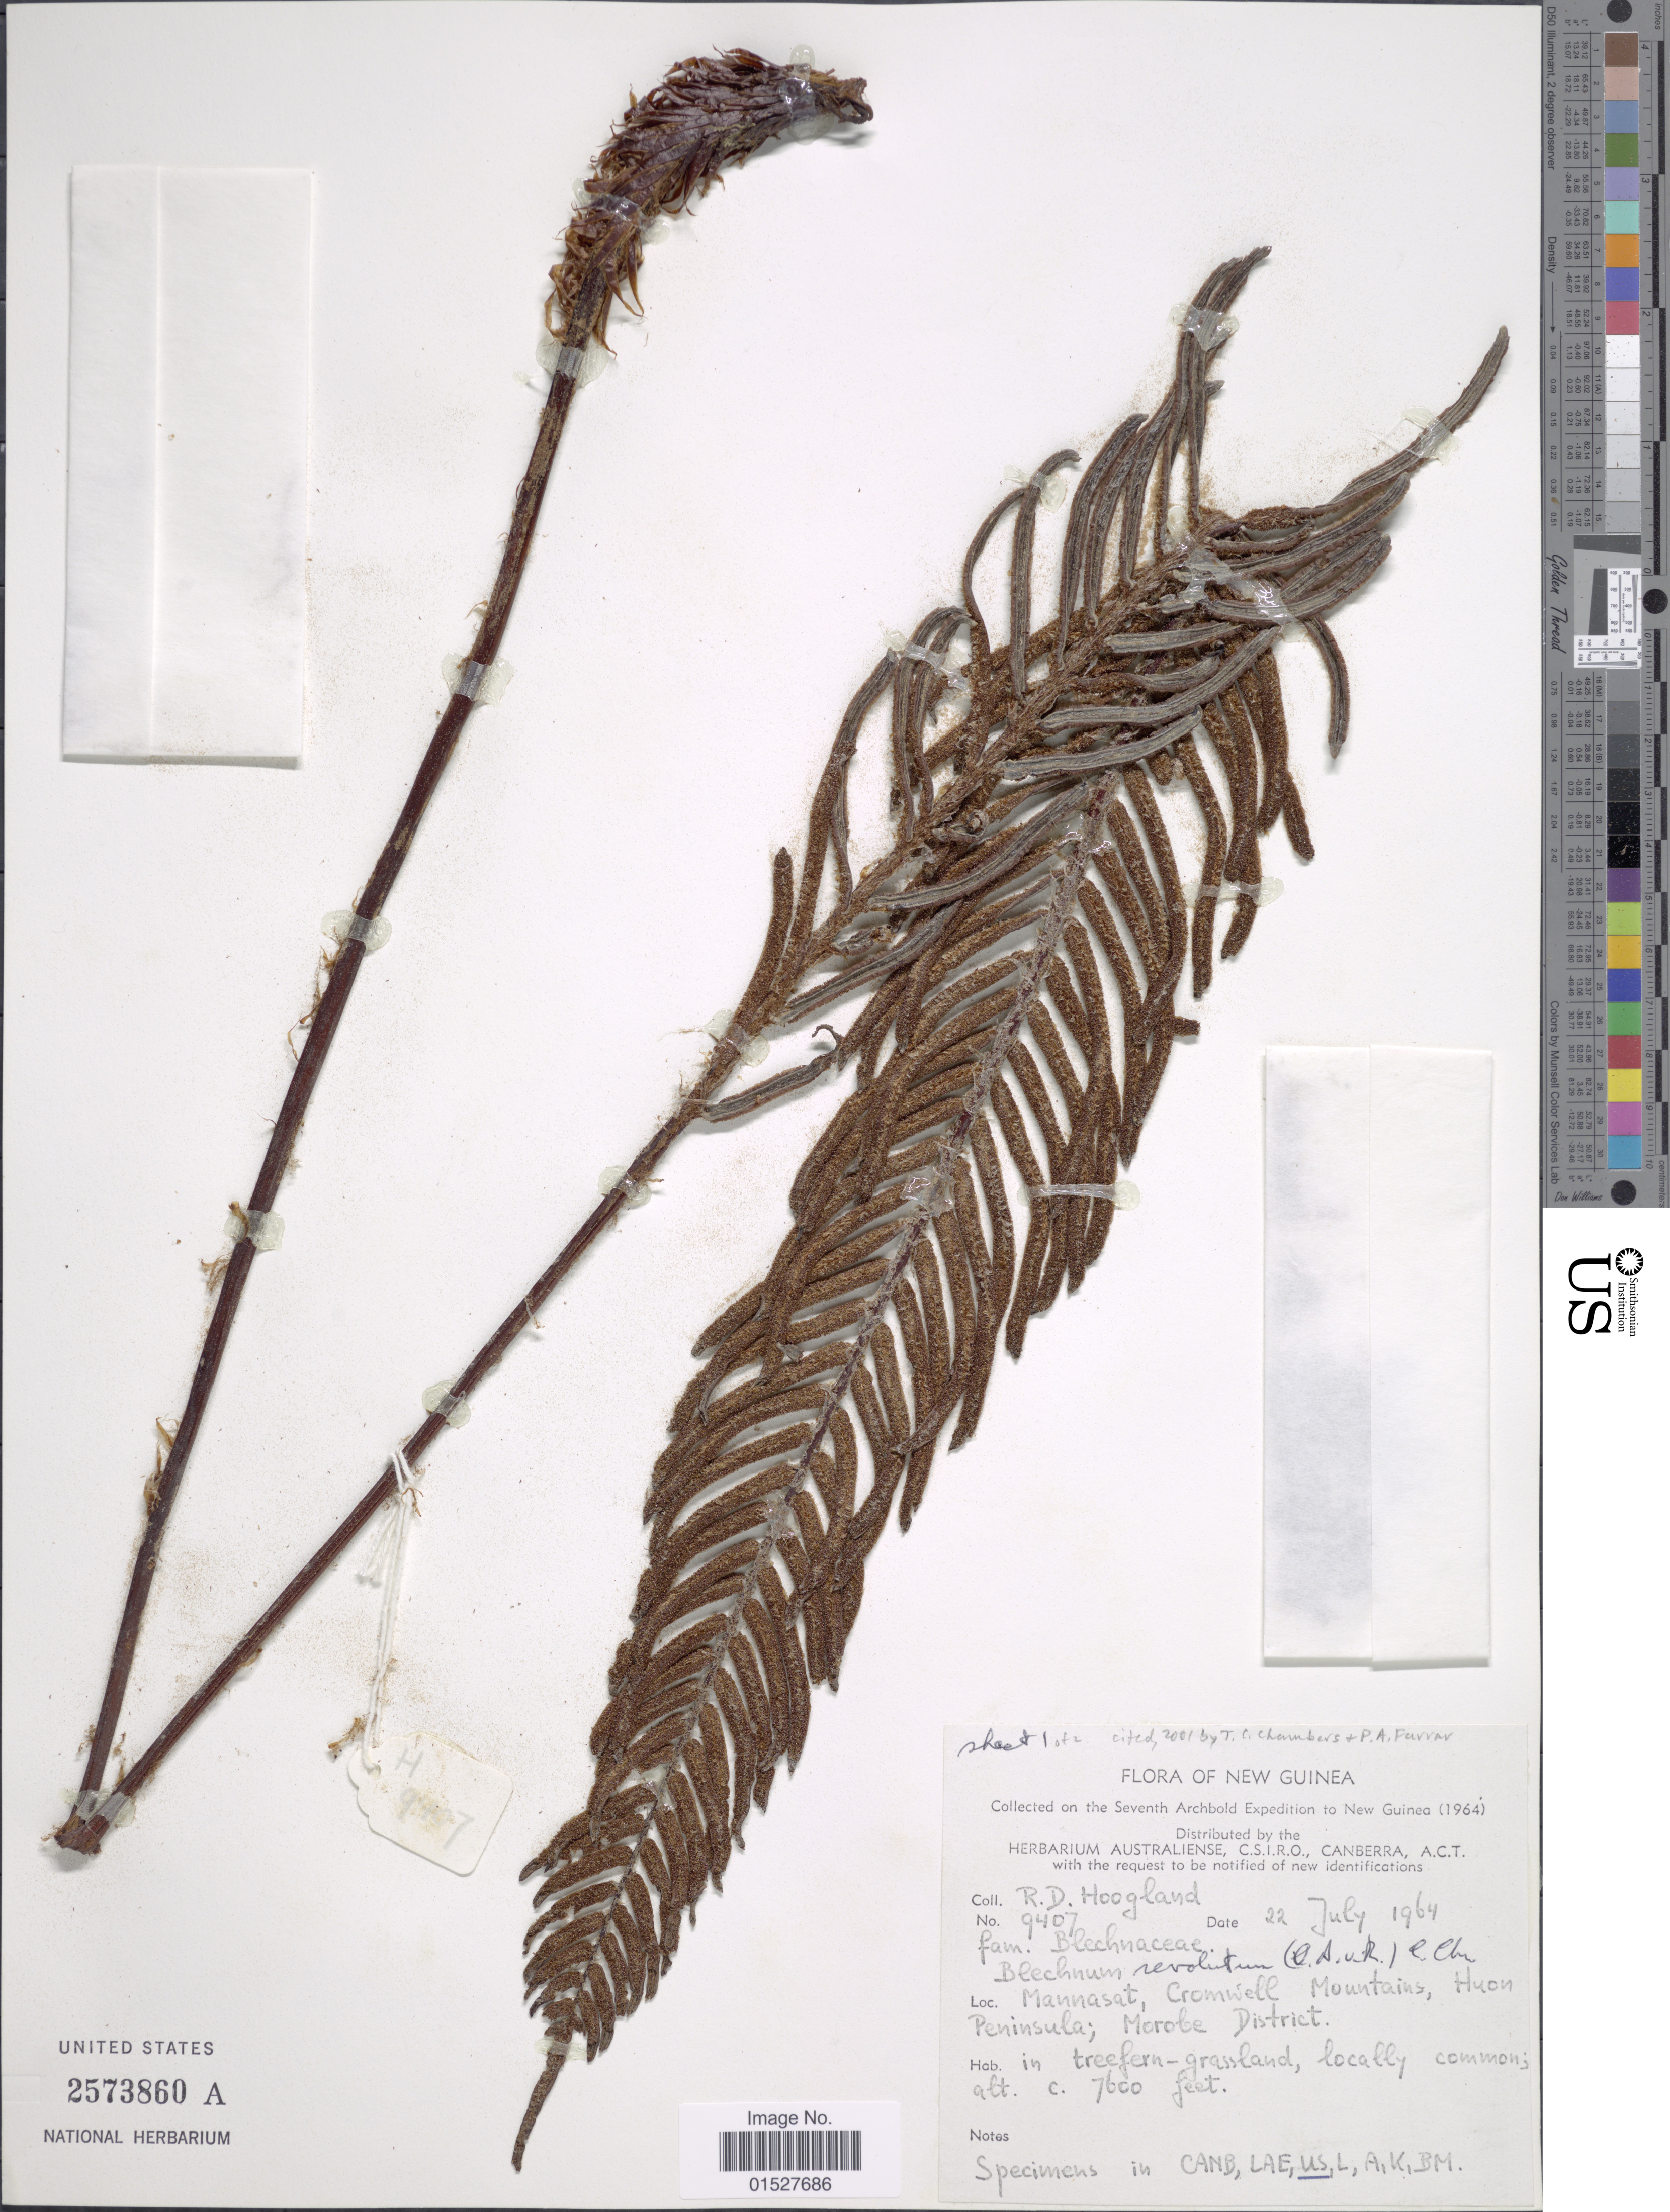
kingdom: Plantae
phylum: Tracheophyta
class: Polypodiopsida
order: Polypodiales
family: Blechnaceae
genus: Blechnum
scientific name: Blechnum revolutum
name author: (Alderw.) C. Chr.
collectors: R. D. Hoogland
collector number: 9407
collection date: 1964-07-22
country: Papua New Guinea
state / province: Morobe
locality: Mannasat, Cromwell Mountains, Huon Peninsula; Morobe District.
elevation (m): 2316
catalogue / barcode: US 2573860A